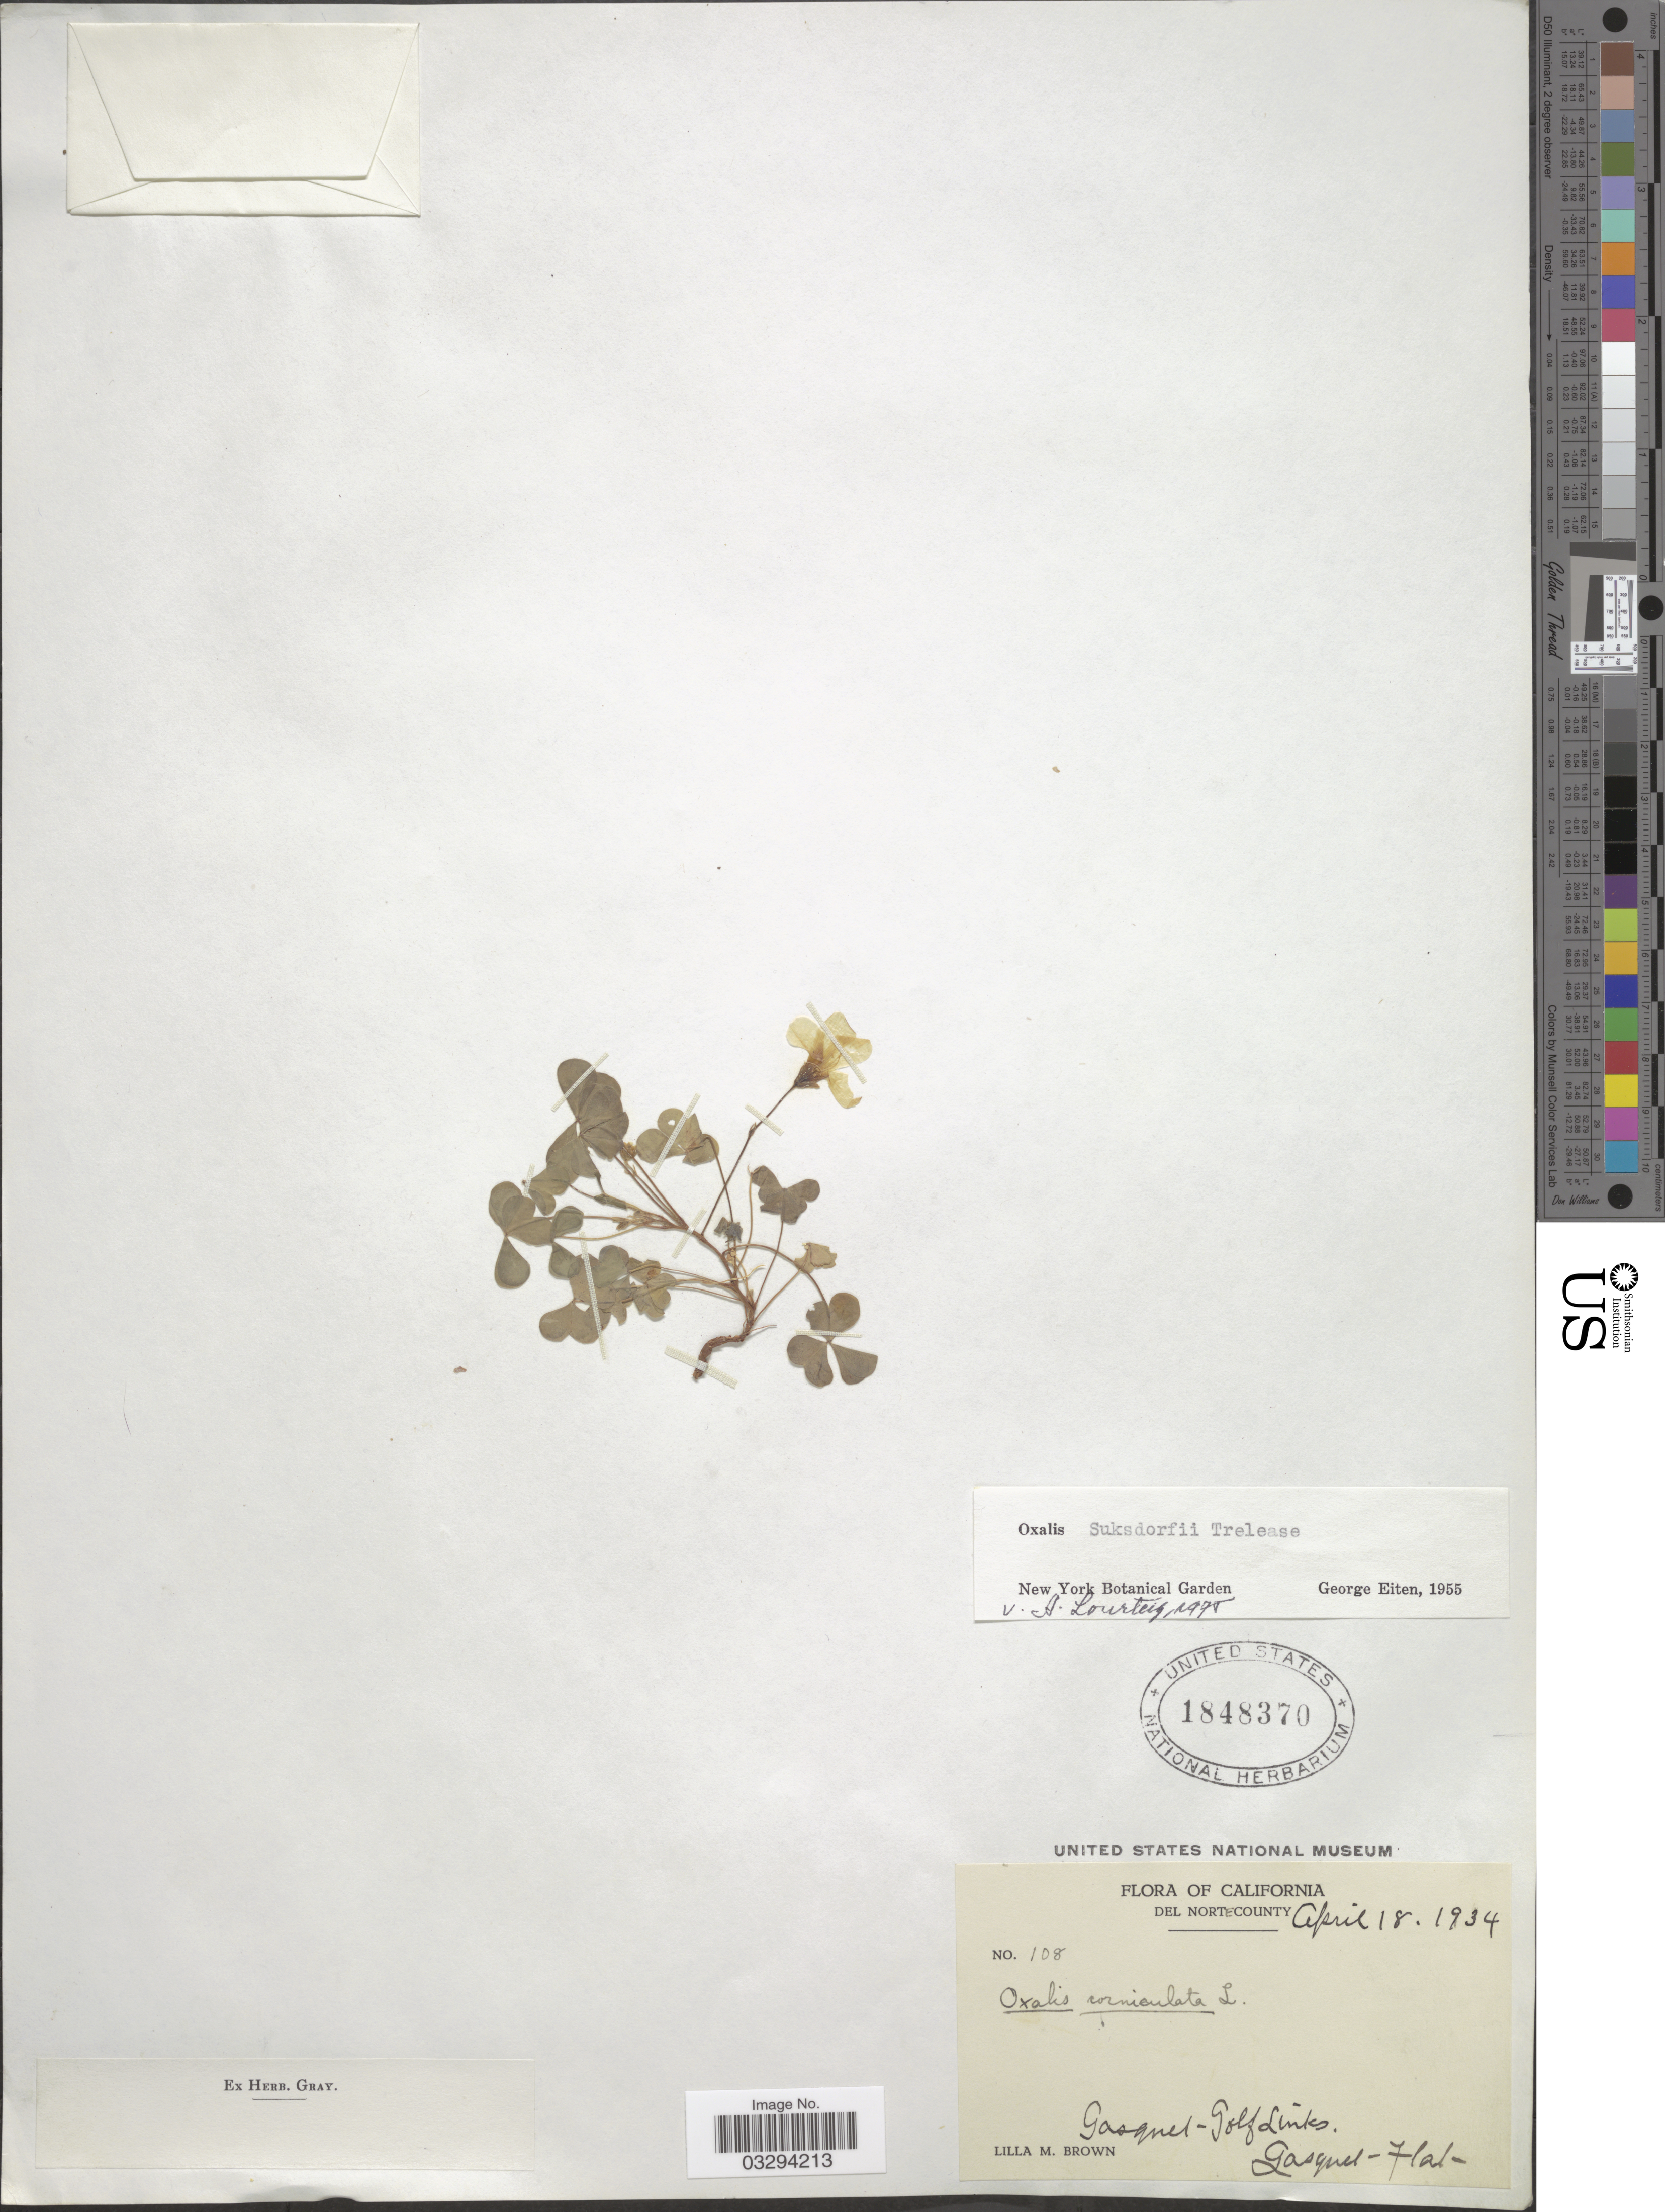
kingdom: Plantae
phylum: Tracheophyta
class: Magnoliopsida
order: Oxalidales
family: Oxalidaceae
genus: Oxalis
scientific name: Oxalis suksdorfii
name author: Trel.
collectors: L. Brown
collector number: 108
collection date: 1934-04-18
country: United States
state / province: California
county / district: Del Norte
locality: Del Norte County. Casquet- Golf Links.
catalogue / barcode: US 1848370